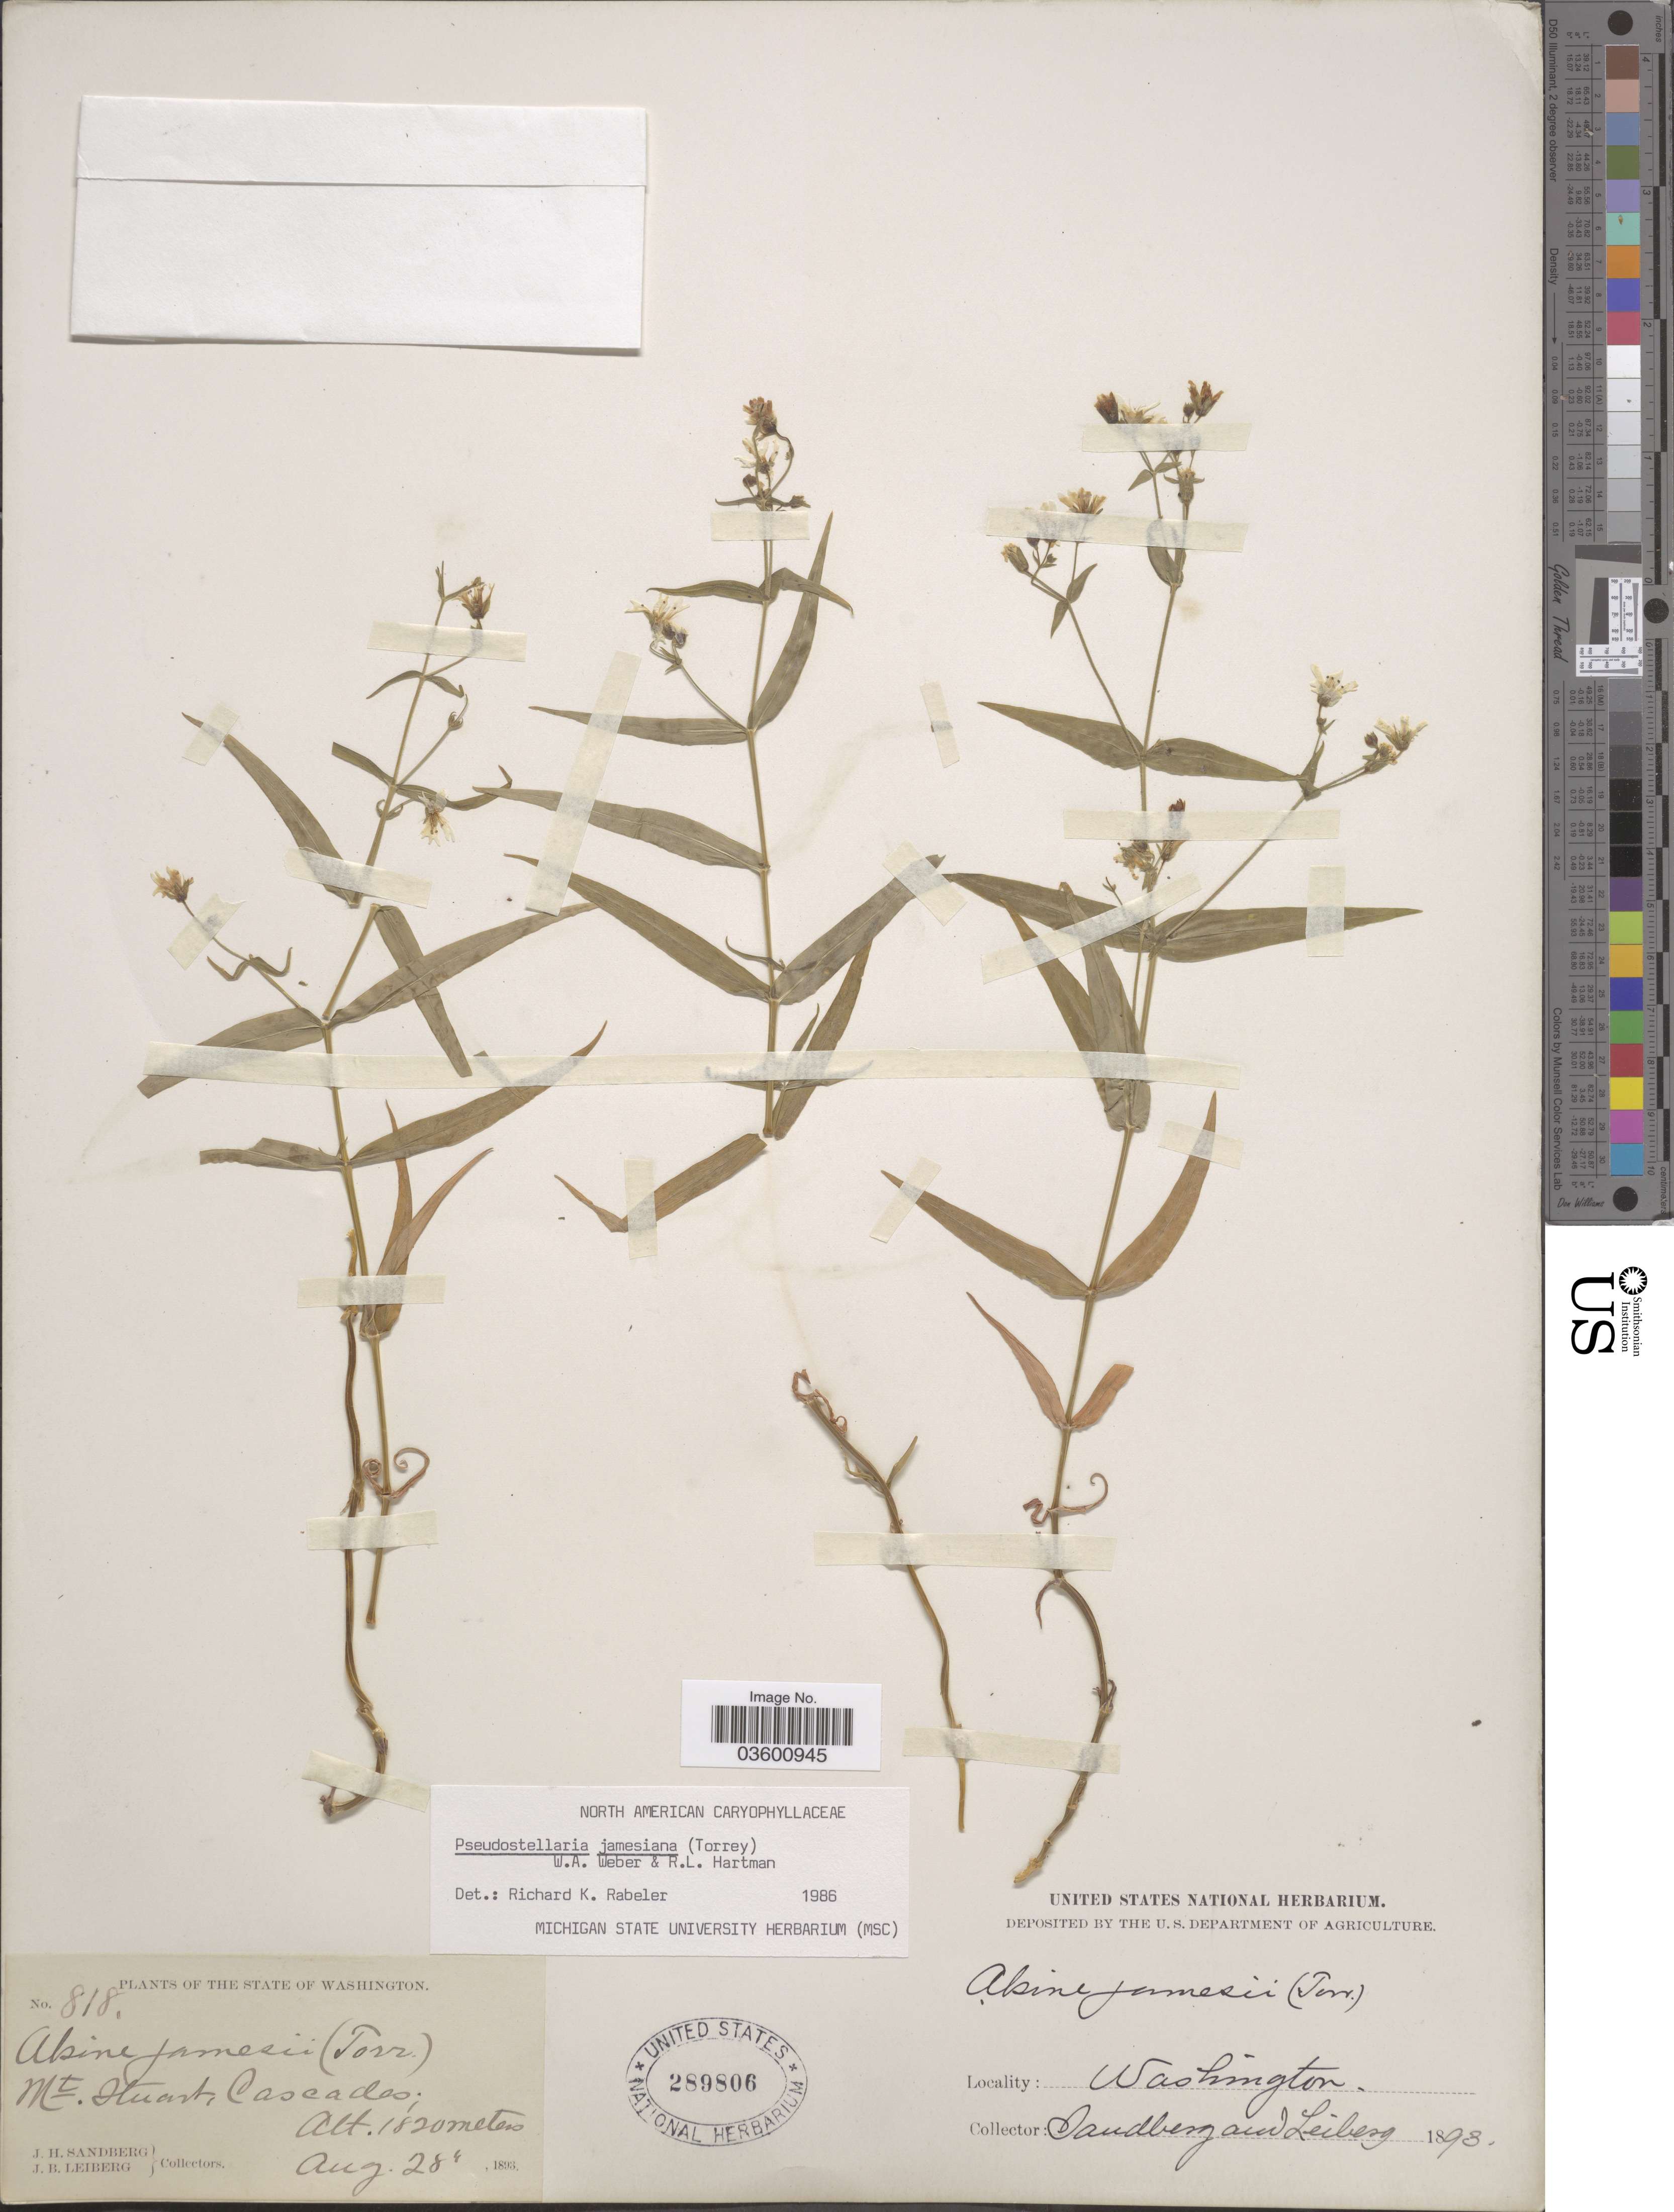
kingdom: Plantae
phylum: Tracheophyta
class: Magnoliopsida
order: Caryophyllales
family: Caryophyllaceae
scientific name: Torreyostellaria jamesiana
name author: (Torr.) Gang Yao et al.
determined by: Strong, M. T., (US), Smithsonian Institution - National Museum of Natural History (UNITED STATES)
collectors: J. H. Sandberg & J. B. Leiberg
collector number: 818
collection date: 1893-08-28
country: United States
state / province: Washington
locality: Mt. Stuart, Cascades.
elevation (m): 1820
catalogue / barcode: US 289806